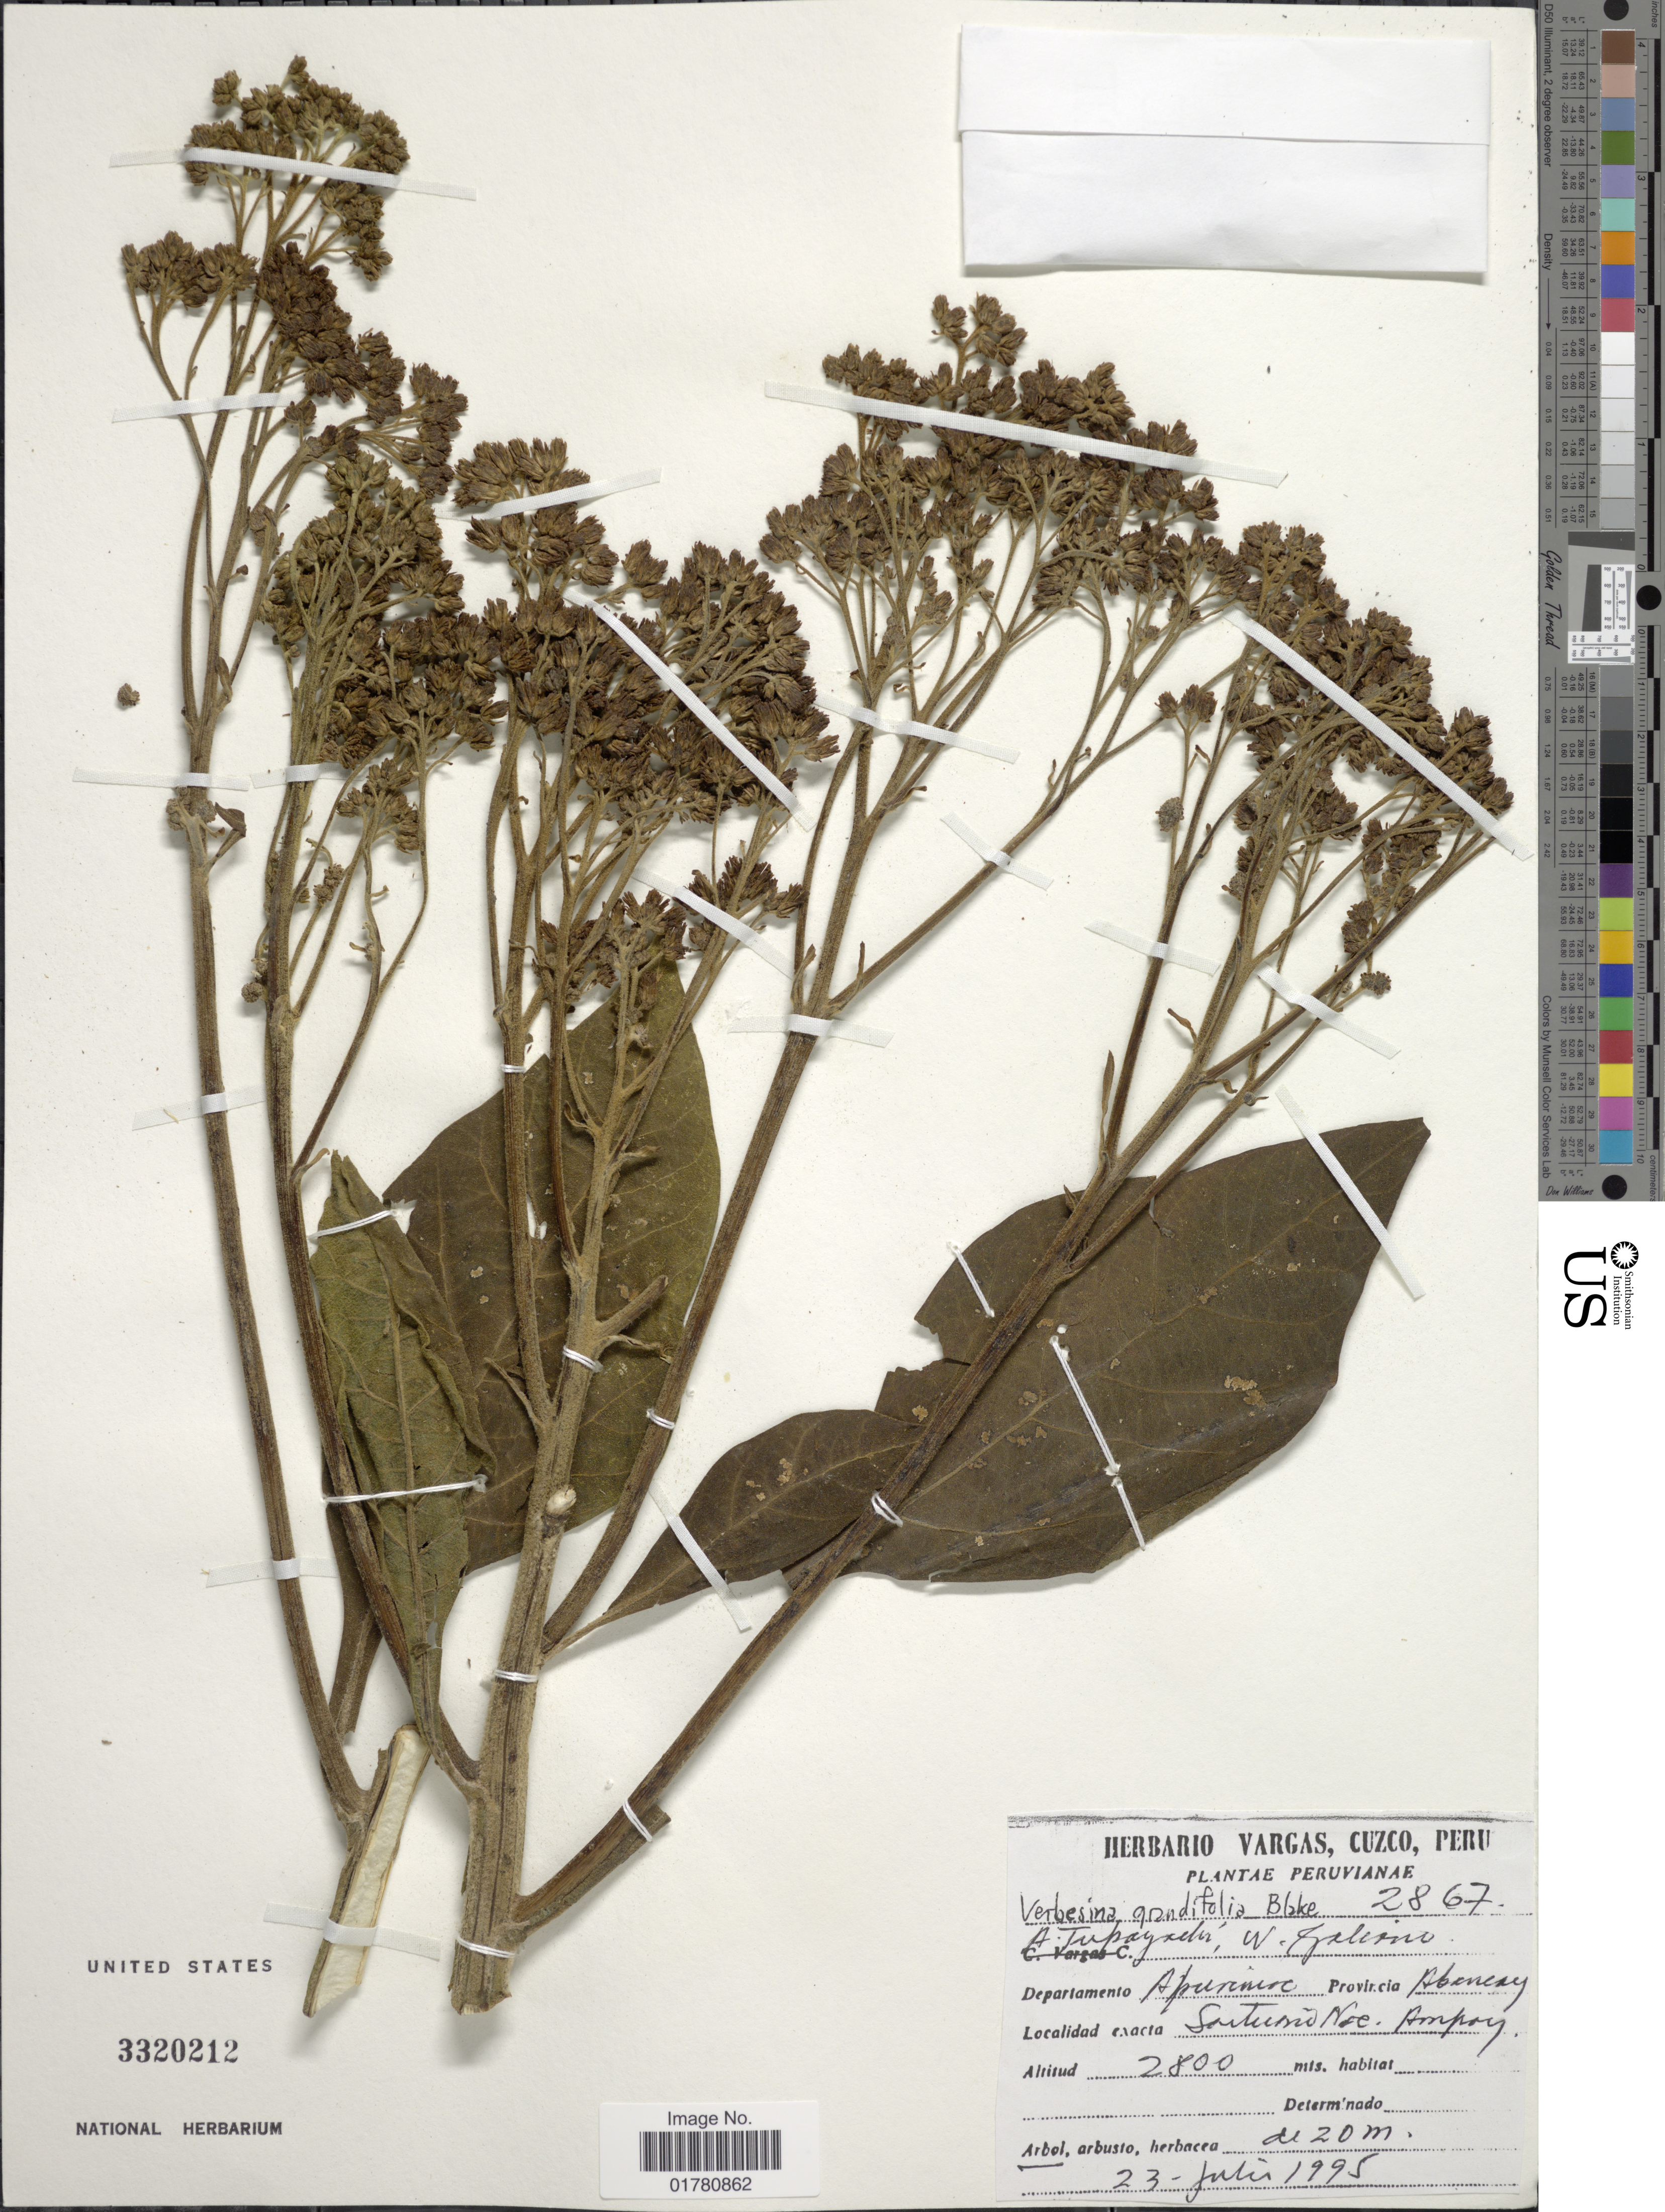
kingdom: Plantae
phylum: Tracheophyta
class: Magnoliopsida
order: Asterales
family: Asteraceae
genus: Verbesina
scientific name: Verbesina grandifolia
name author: S.F. Blake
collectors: A. Tupayachi H. & M. Galeano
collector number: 2867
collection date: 1995-07-23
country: Peru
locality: Santuario Nac. Ampay, Provincia Abancay, Departamento Apurimac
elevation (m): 2800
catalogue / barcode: US 3320212